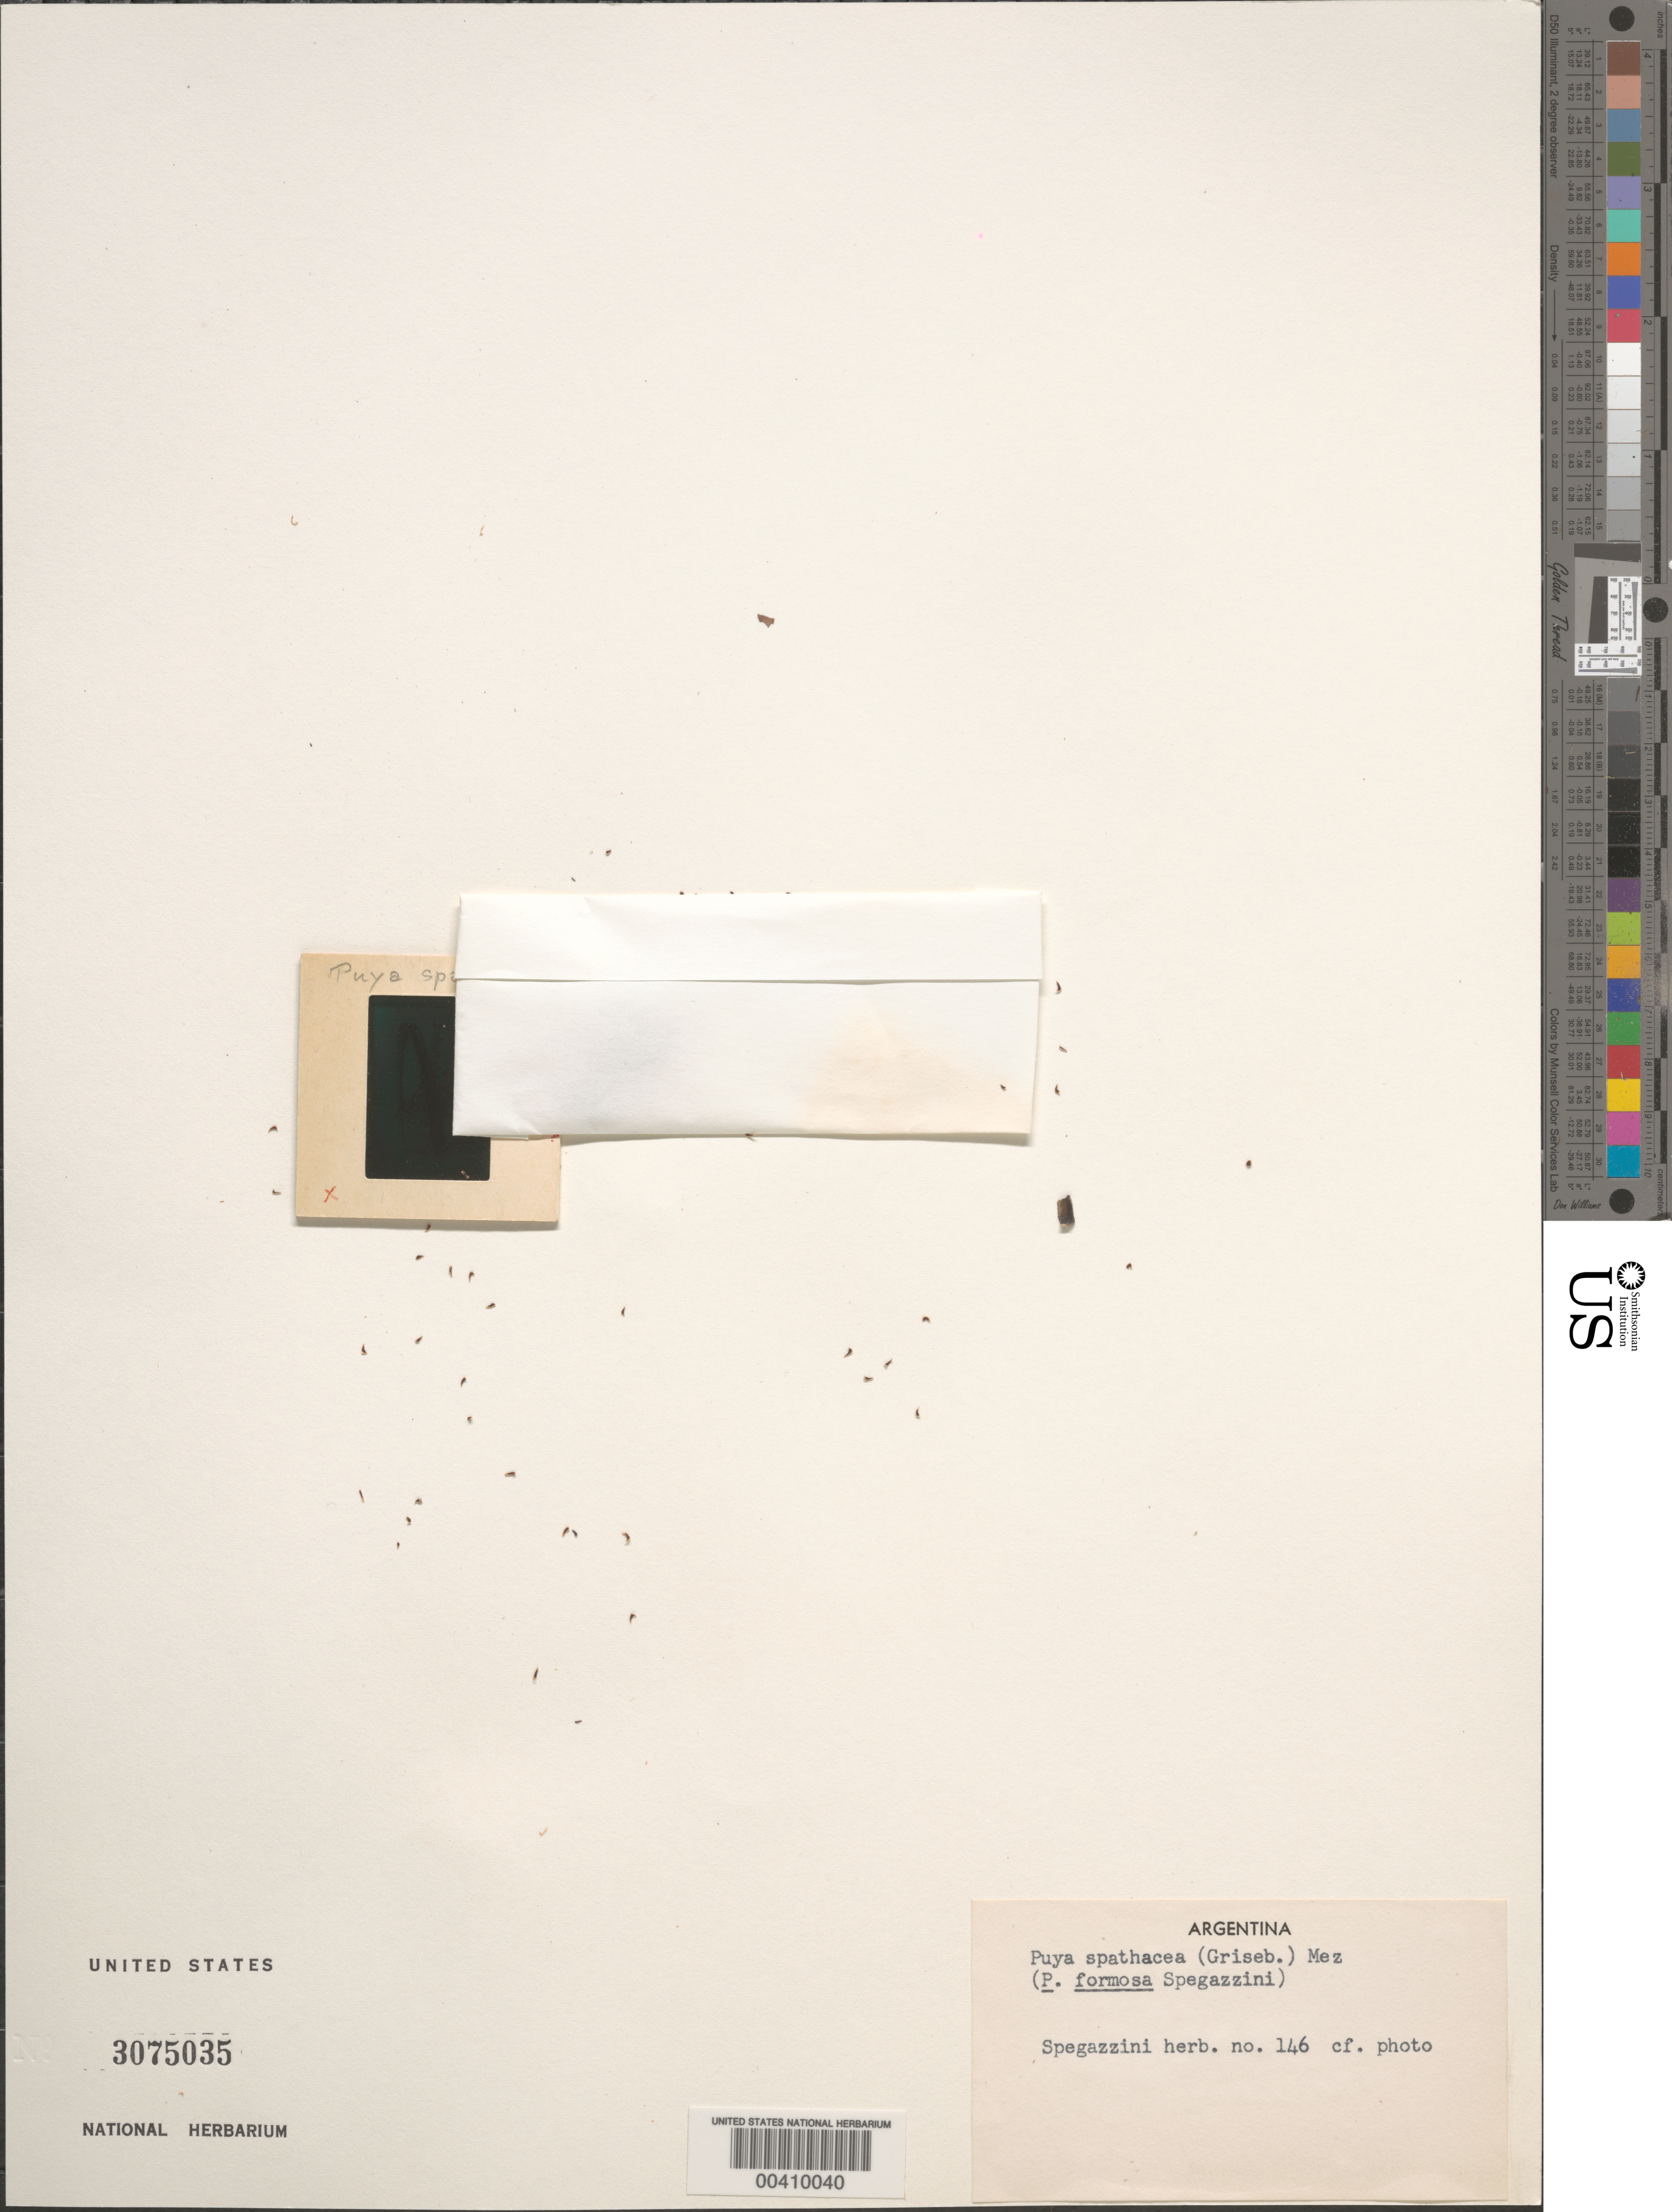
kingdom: Plantae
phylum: Tracheophyta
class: Liliopsida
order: Poales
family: Bromeliaceae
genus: Puya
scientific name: Puya spathacea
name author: (Griseb.) Mez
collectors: C. L. Spegazzini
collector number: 146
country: Argentina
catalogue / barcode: US 3075035